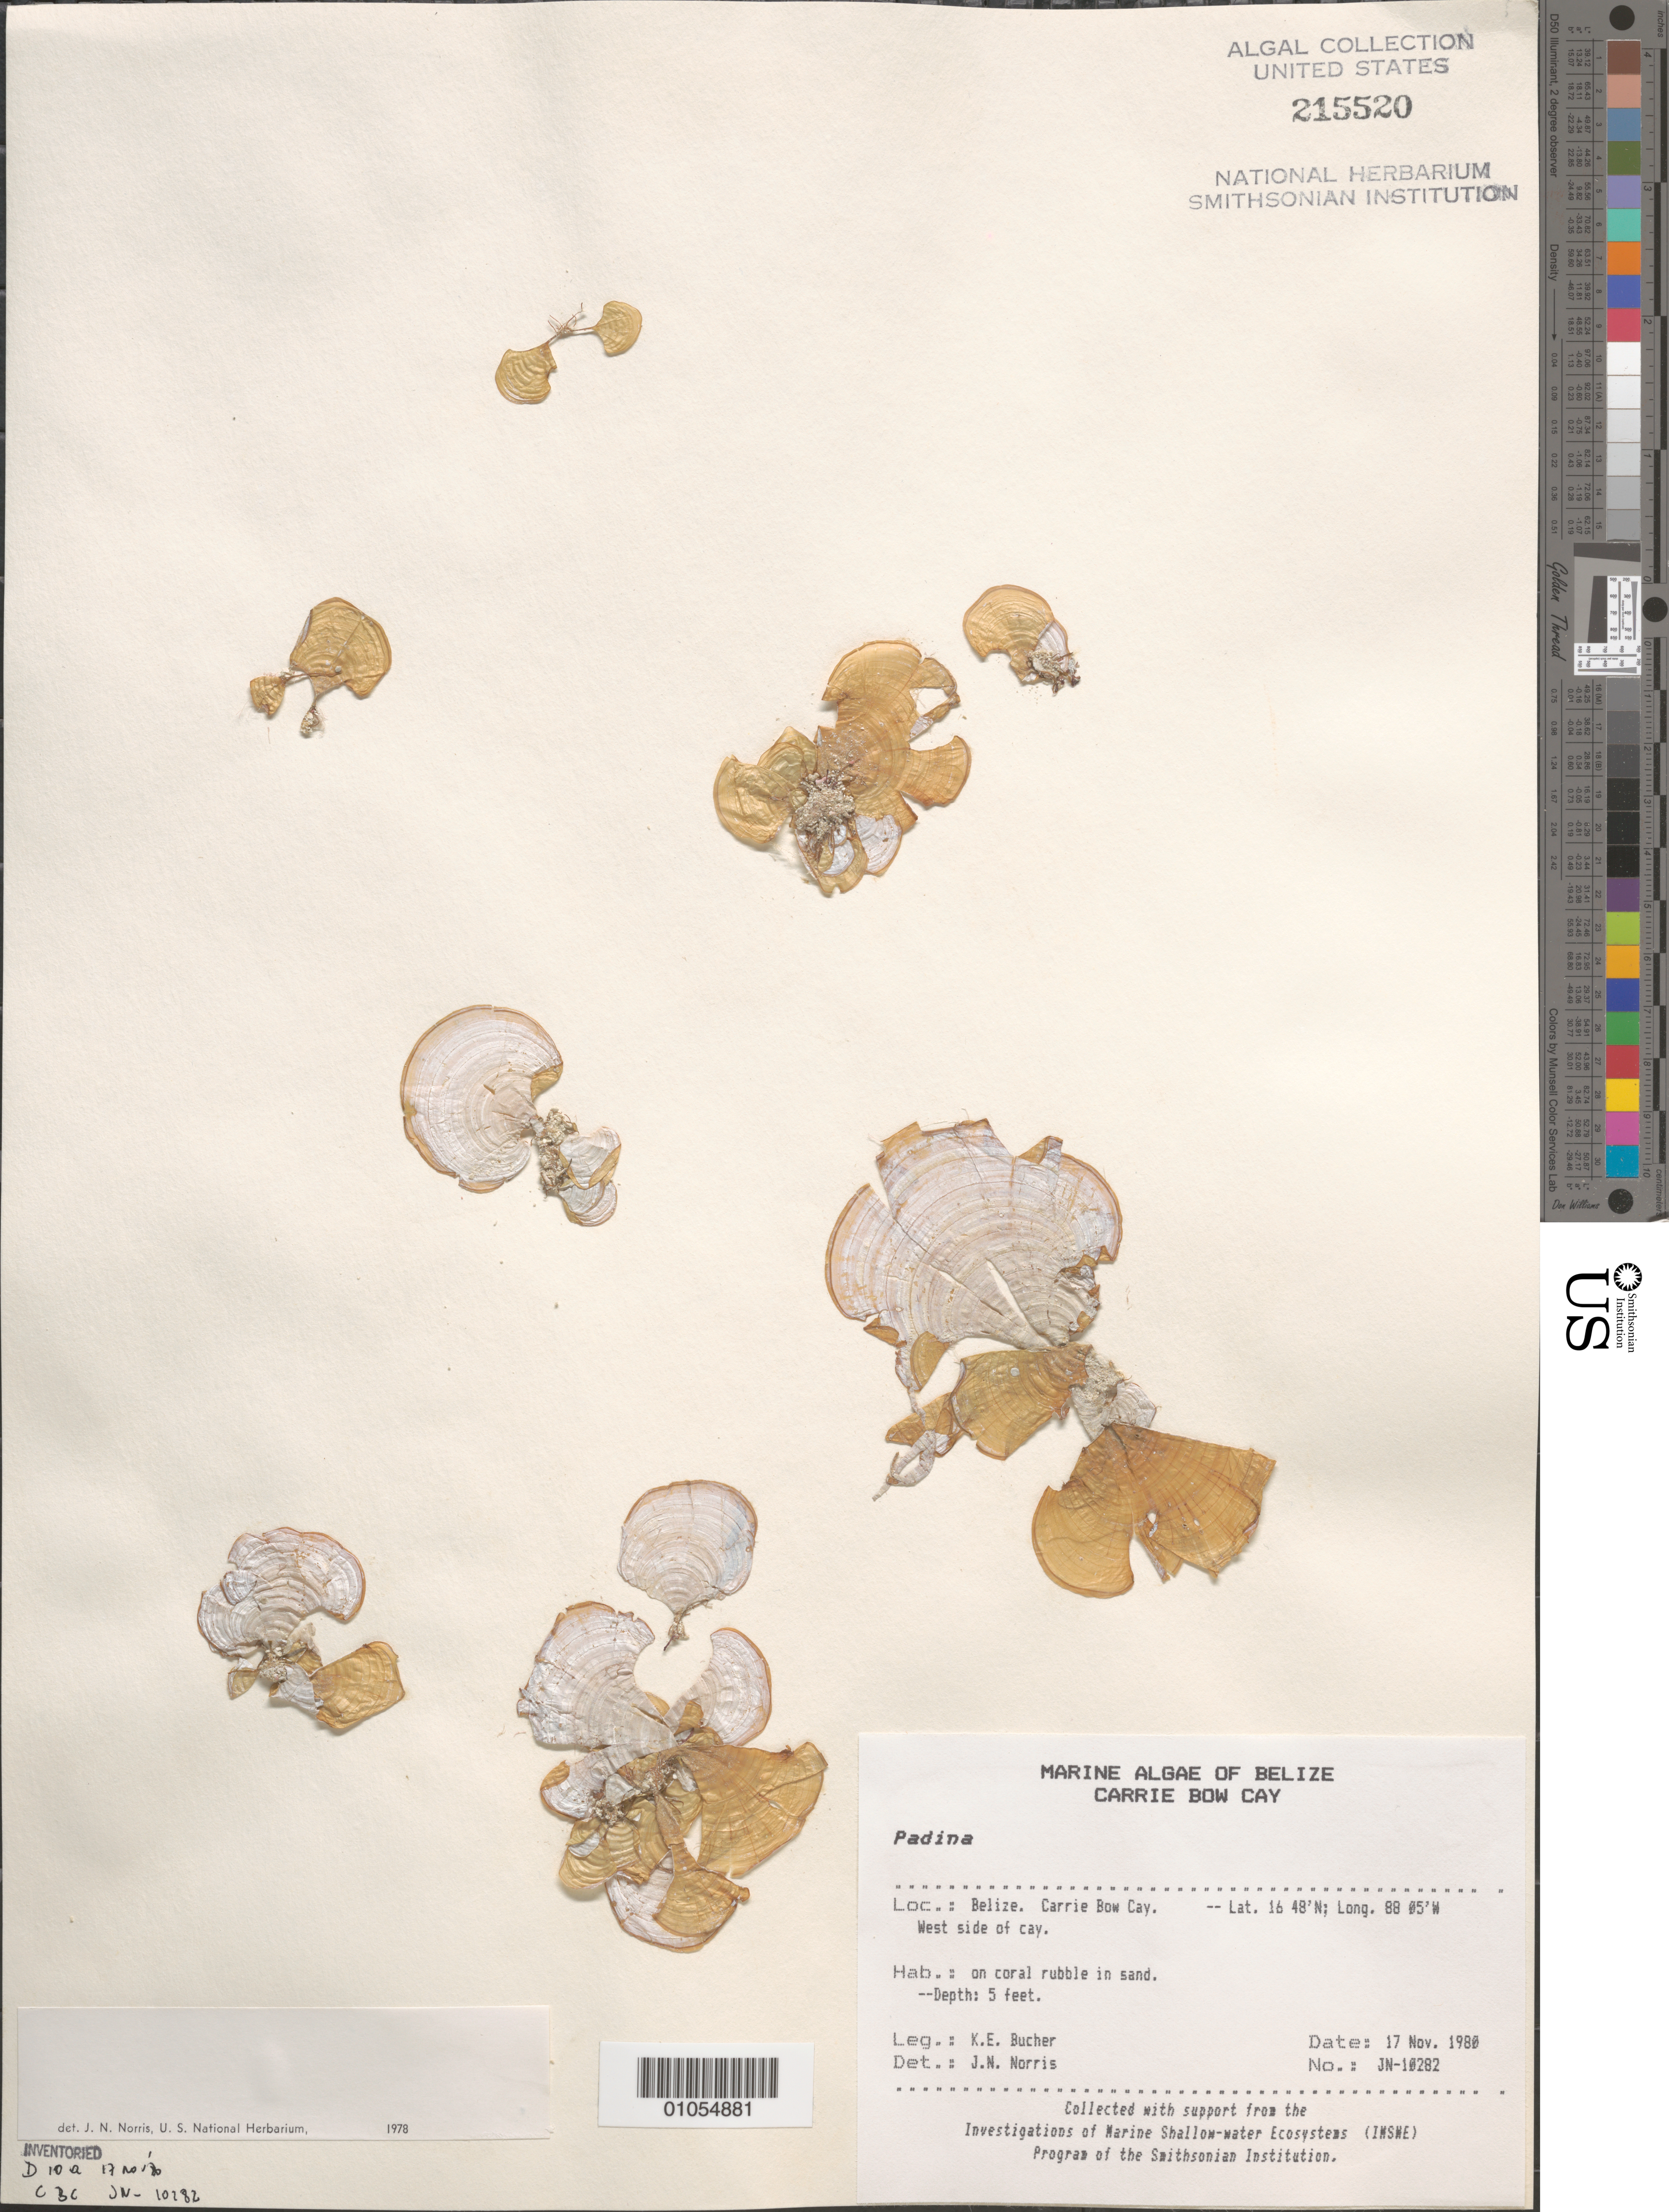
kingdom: Chromista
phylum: Ochrophyta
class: Phaeophyceae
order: Dictyotales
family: Dictyotaceae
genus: Padina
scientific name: Padina sp.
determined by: Norris, James N.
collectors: K. E. Bucher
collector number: JN-10282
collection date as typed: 17 Nov 1980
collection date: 1980-11-17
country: Belize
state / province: Stann Creek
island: Carrie Bow Cay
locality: West side of cay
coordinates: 16 48'N, 88 05'W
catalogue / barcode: US 215520